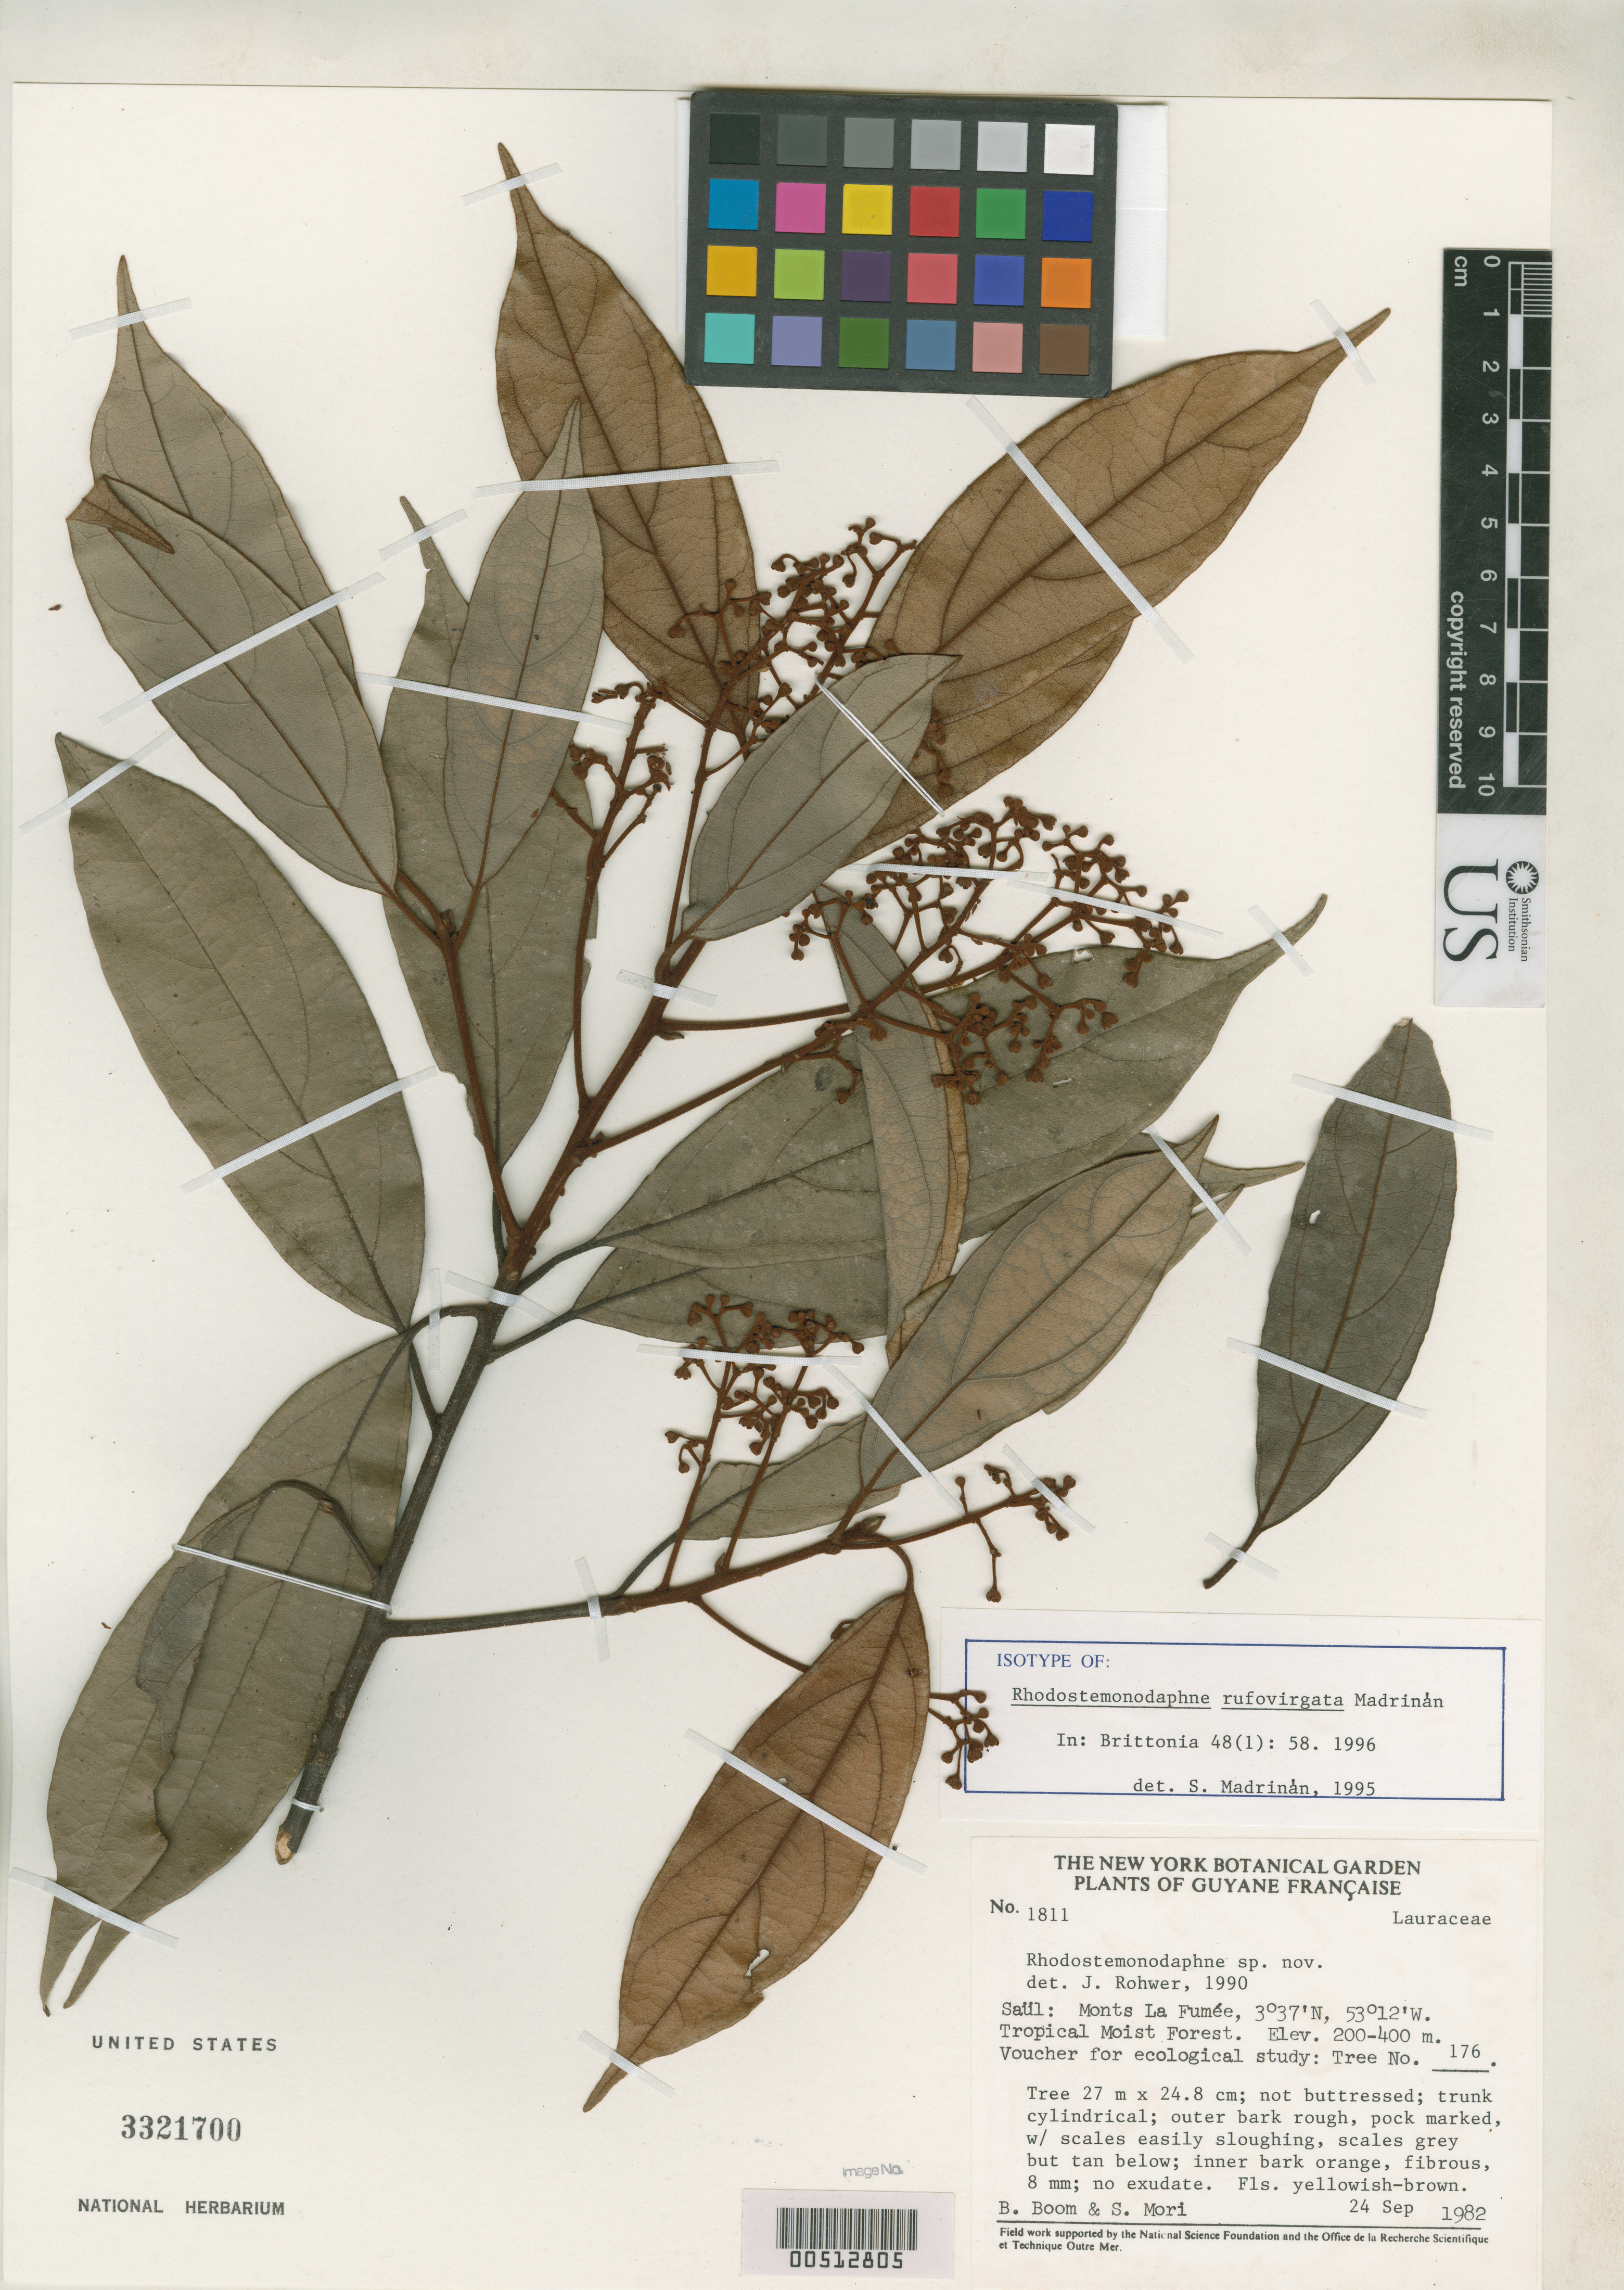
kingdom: Plantae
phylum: Tracheophyta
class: Magnoliopsida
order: Laurales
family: Lauraceae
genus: Rhodostemonodaphne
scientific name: Rhodostemonodaphne rufovirgata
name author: Madriñán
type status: Isotype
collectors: B. M. Boom & S. Mori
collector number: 1811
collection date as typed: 24 Sep 1982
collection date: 1982-09-24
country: French Guiana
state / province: Inini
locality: Monts La Fumee, Saul.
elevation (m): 200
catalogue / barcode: US 3321700